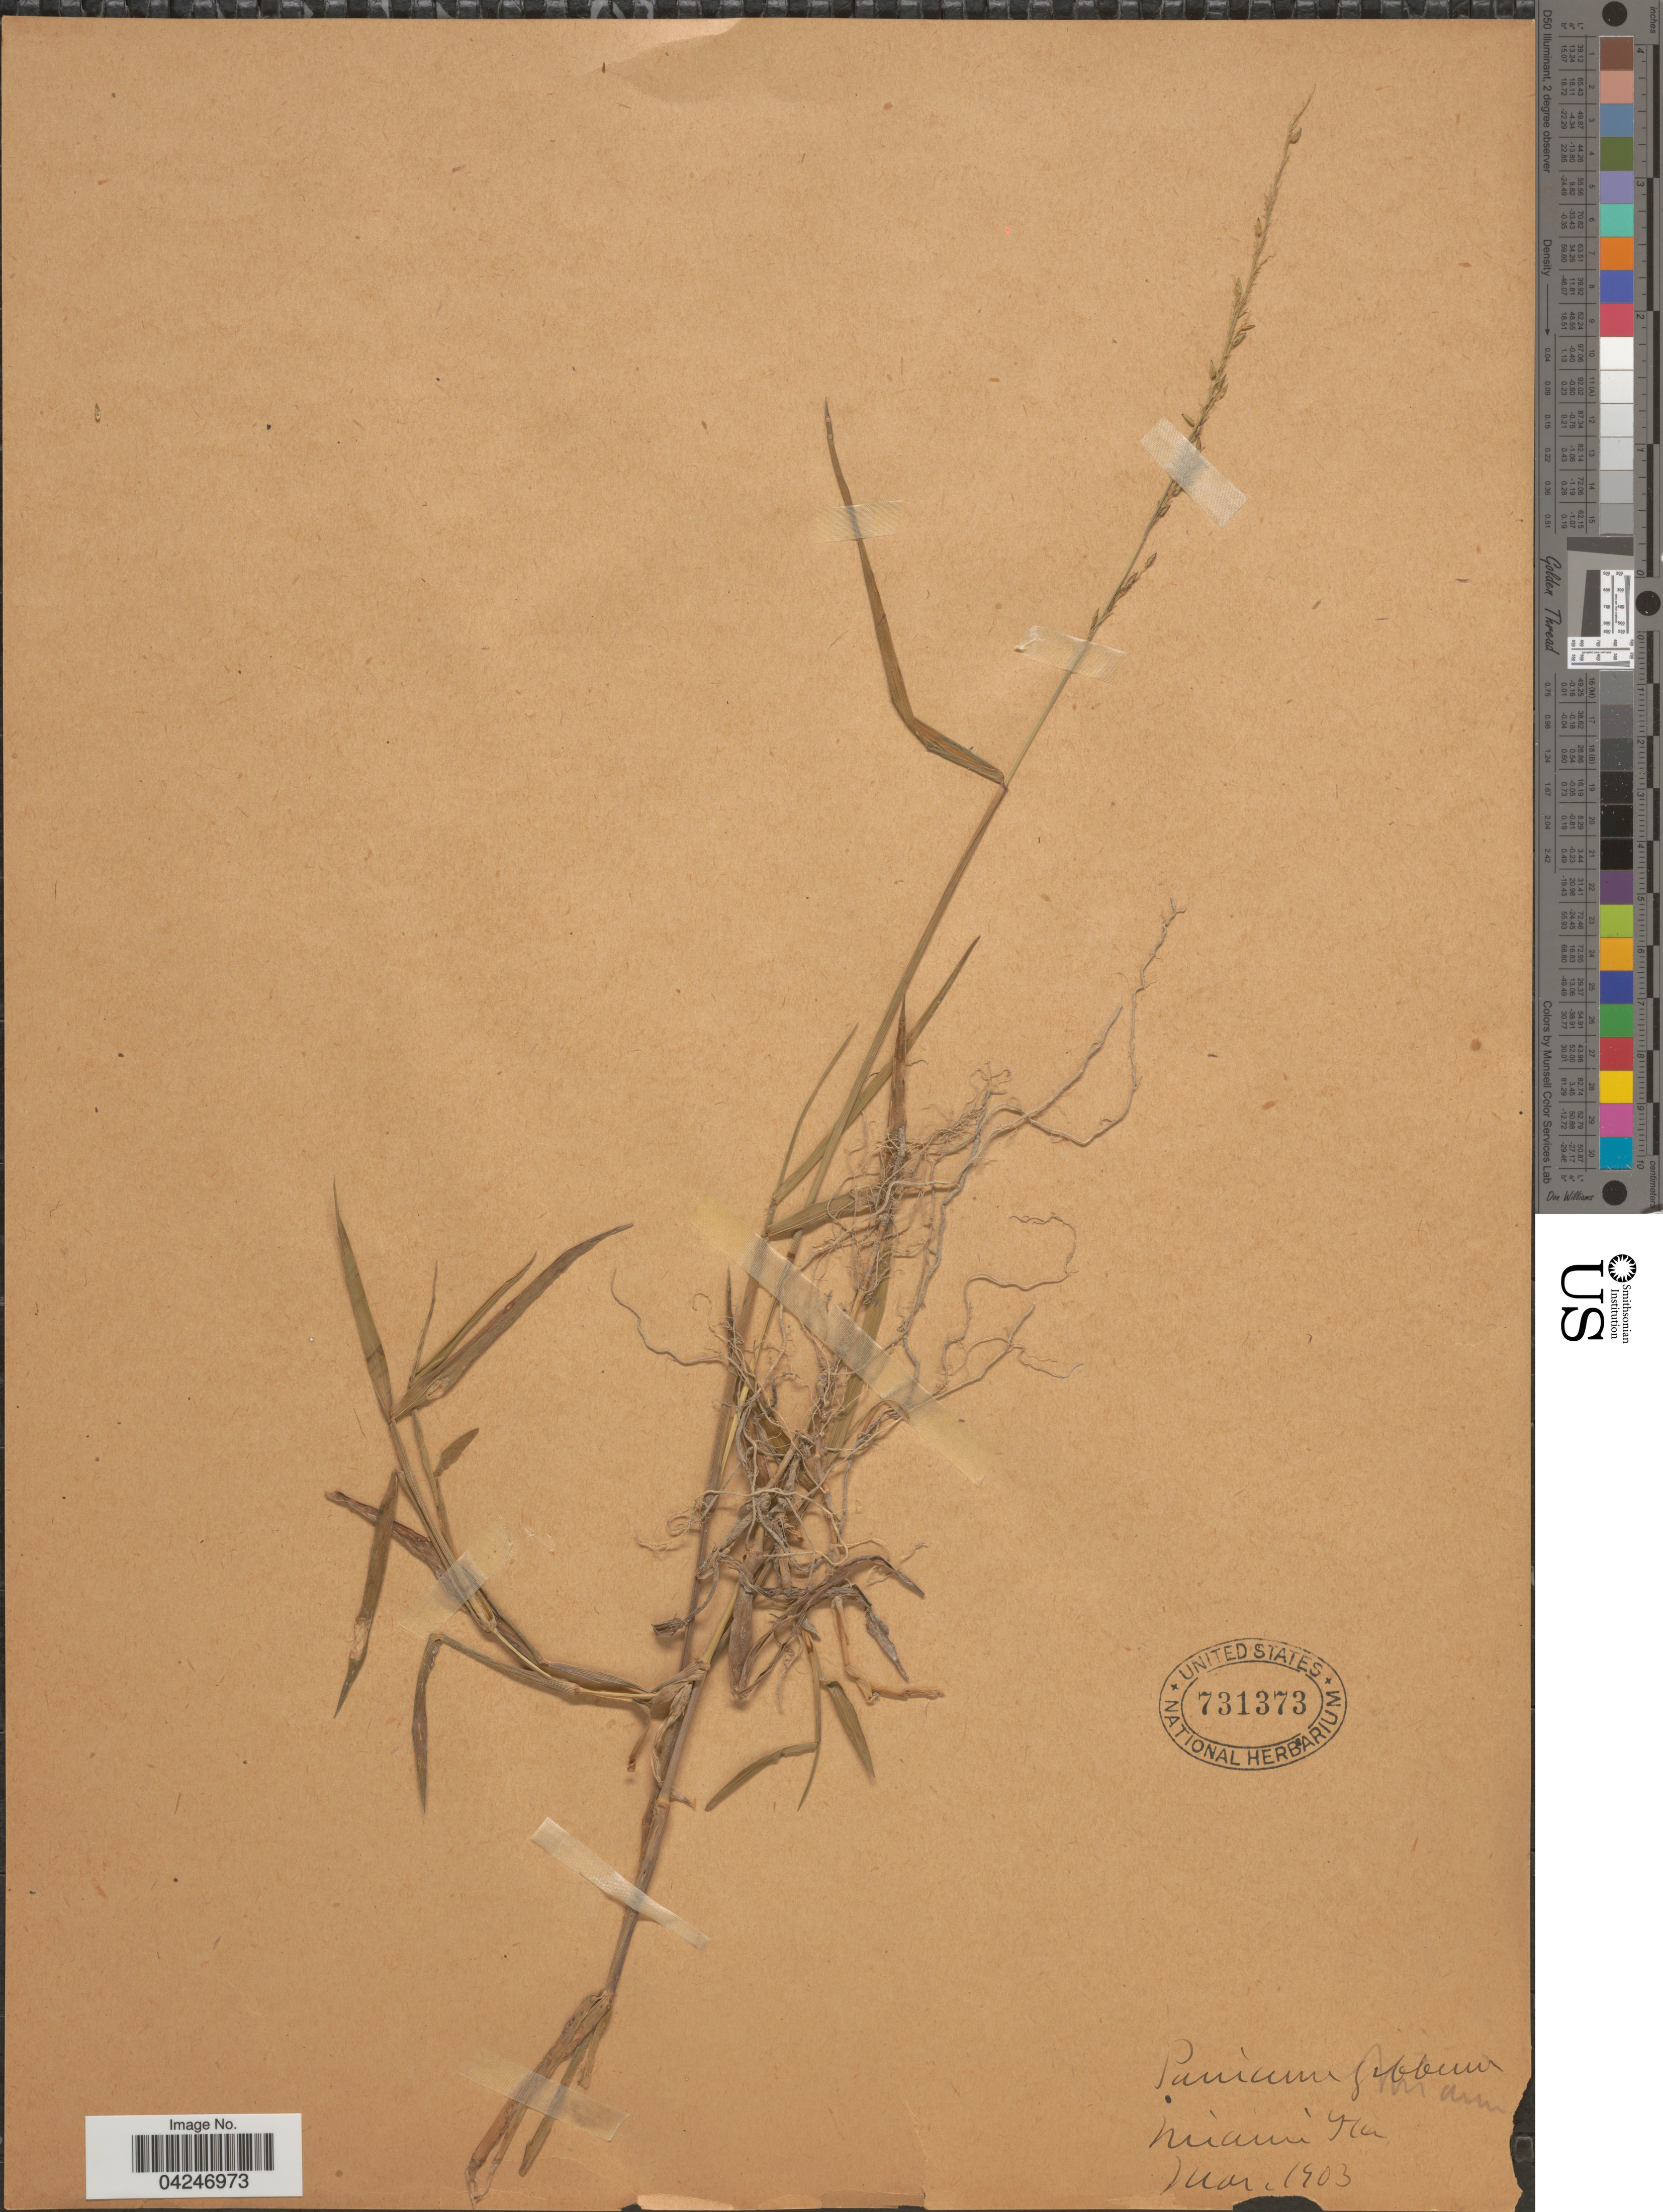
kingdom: Plantae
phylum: Tracheophyta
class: Liliopsida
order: Poales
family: Poaceae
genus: Sacciolepis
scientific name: Sacciolepis striata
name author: (L.) Nash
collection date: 1903-03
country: United States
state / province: Florida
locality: Miami.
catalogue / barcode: US 731373